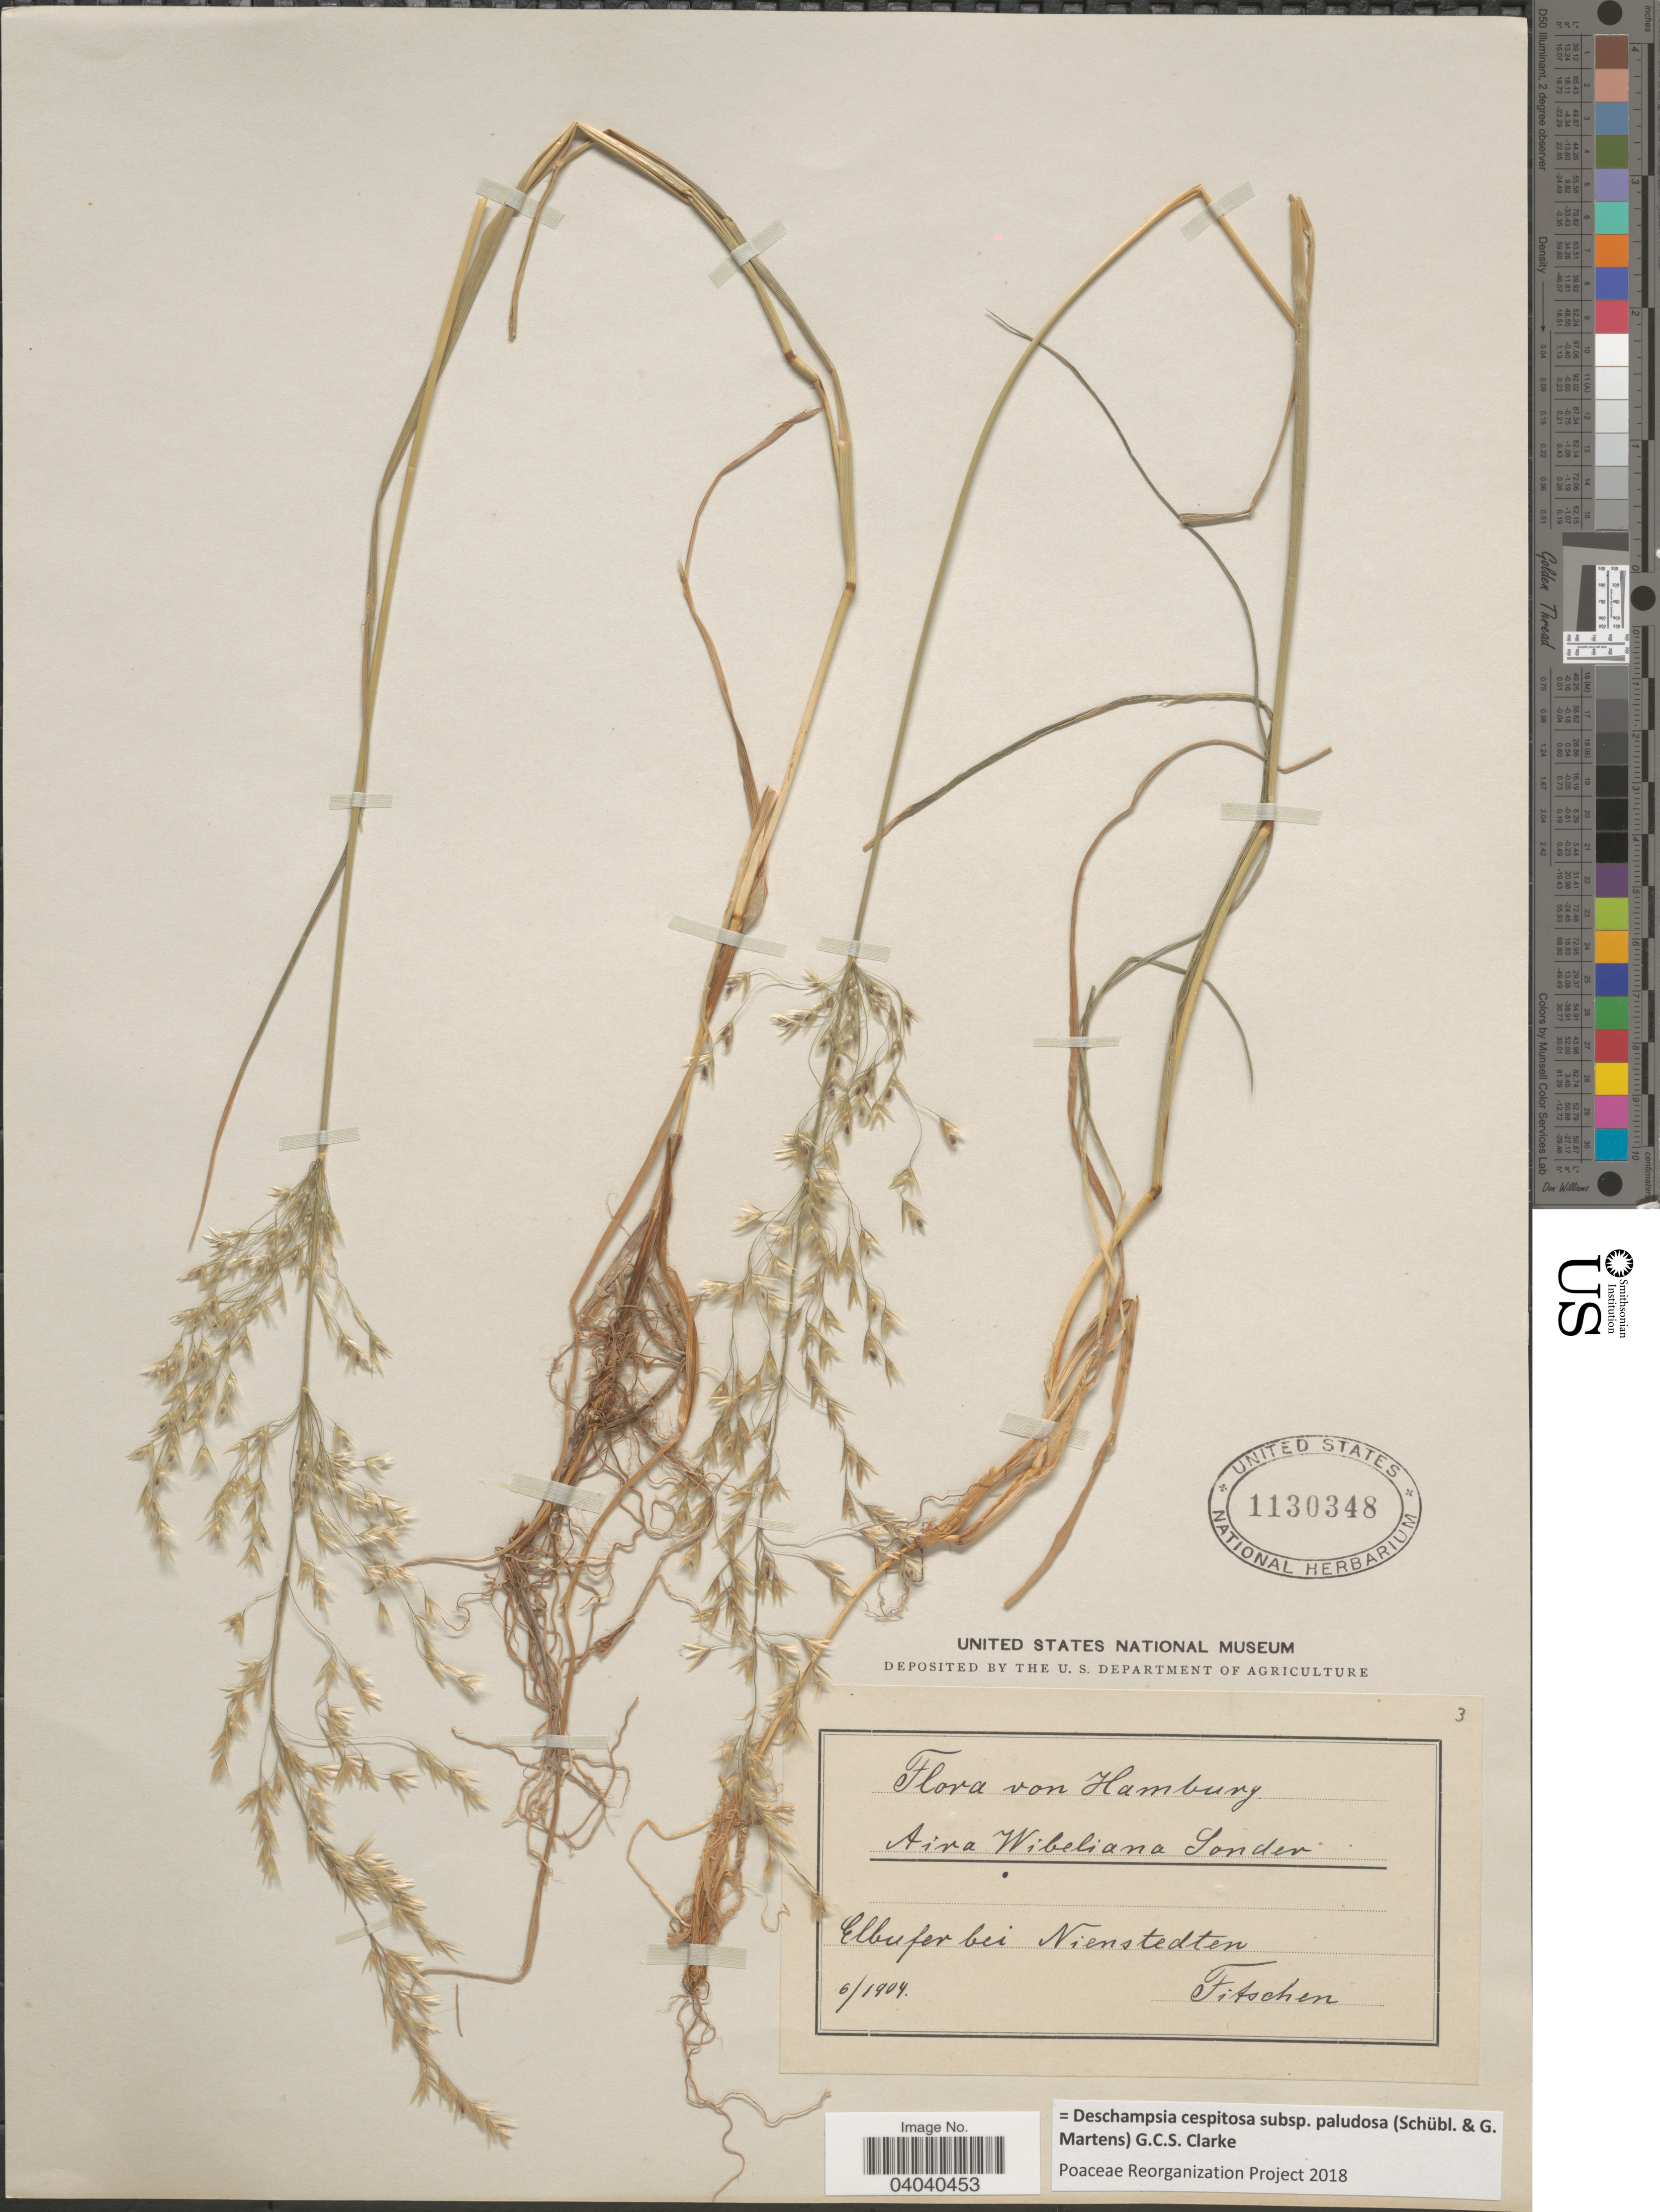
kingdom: Plantae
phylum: Tracheophyta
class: Liliopsida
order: Poales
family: Poaceae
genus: Deschampsia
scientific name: Deschampsia cespitosa subsp. paludosa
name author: (Schübl. & G. Martens) G.C.S. Clarke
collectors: Fitschen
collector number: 3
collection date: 1904-06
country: Germany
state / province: Hamburg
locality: Elbufer bei Nienstedten.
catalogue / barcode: US 1130348